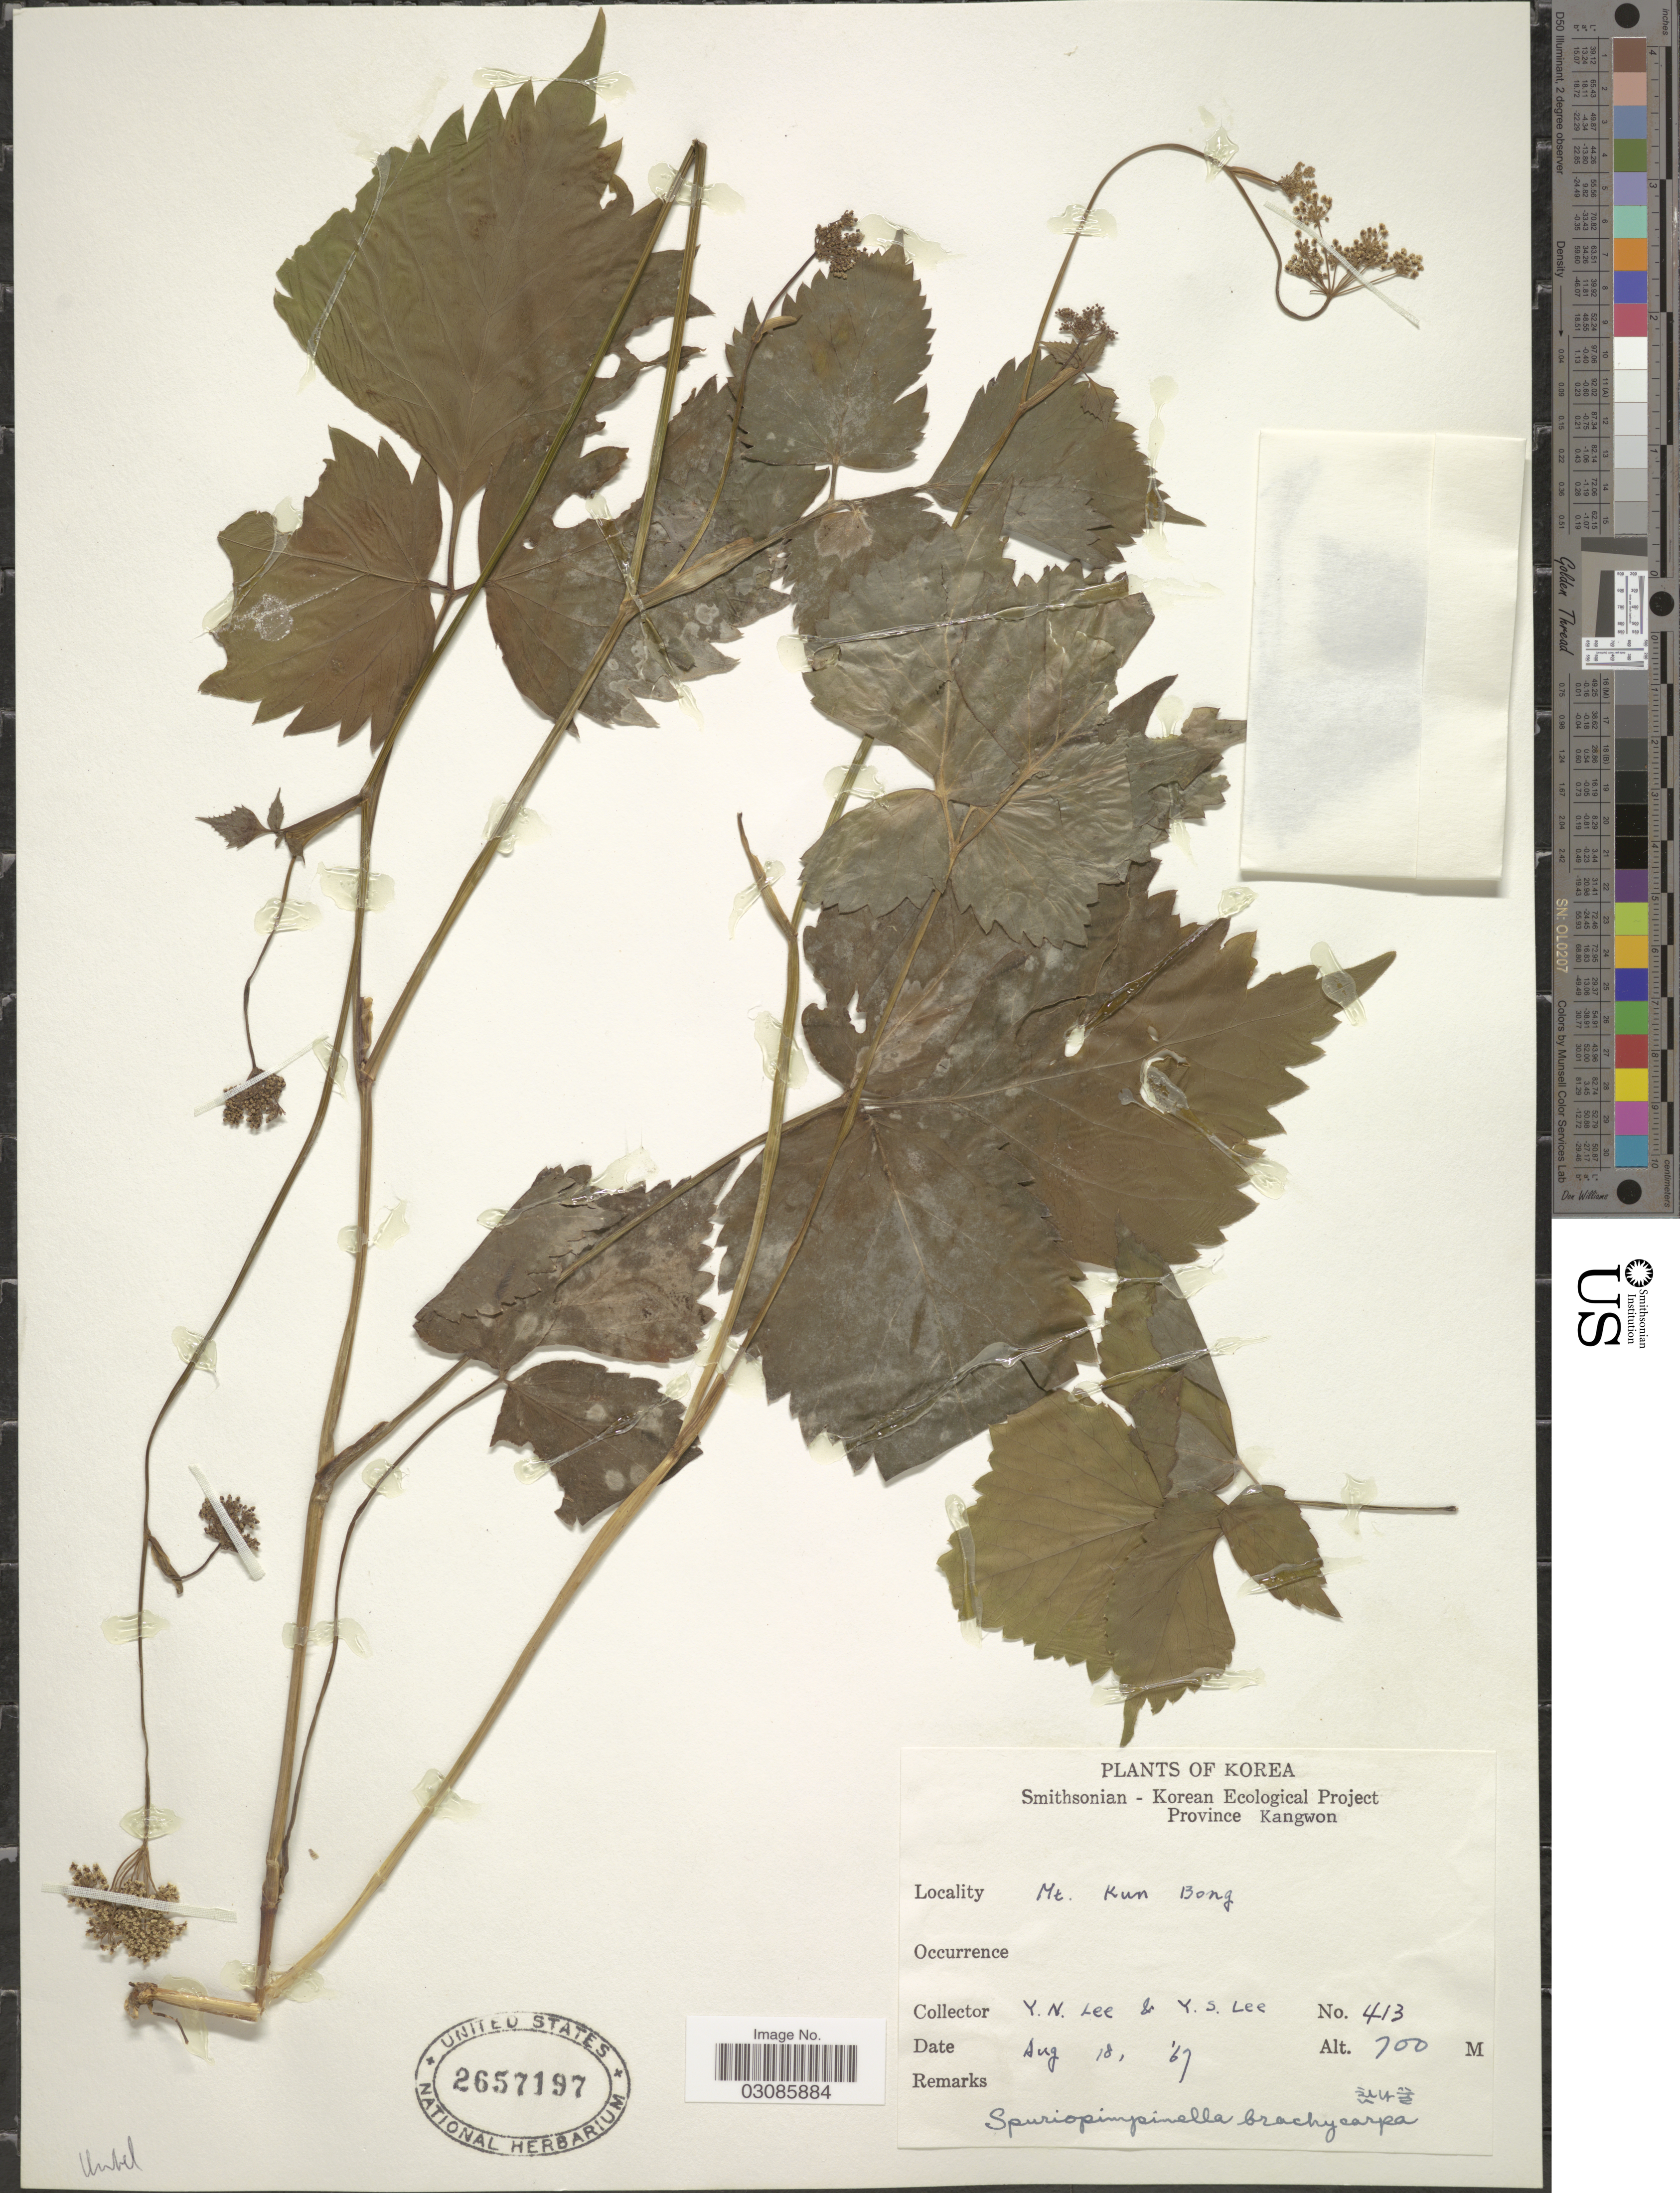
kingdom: Plantae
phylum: Tracheophyta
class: Magnoliopsida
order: Apiales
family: Apiaceae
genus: Pimpinella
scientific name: Pimpinella brachycarpa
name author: (Kom.) Nakai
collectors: Y. N. Lee & Y. S. Lee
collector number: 413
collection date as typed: Transcribed d/m/y: 18/8/67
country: North Korea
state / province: Kangwon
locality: Korea, Mt. Kun Bong.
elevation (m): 700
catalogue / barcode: US 2657197